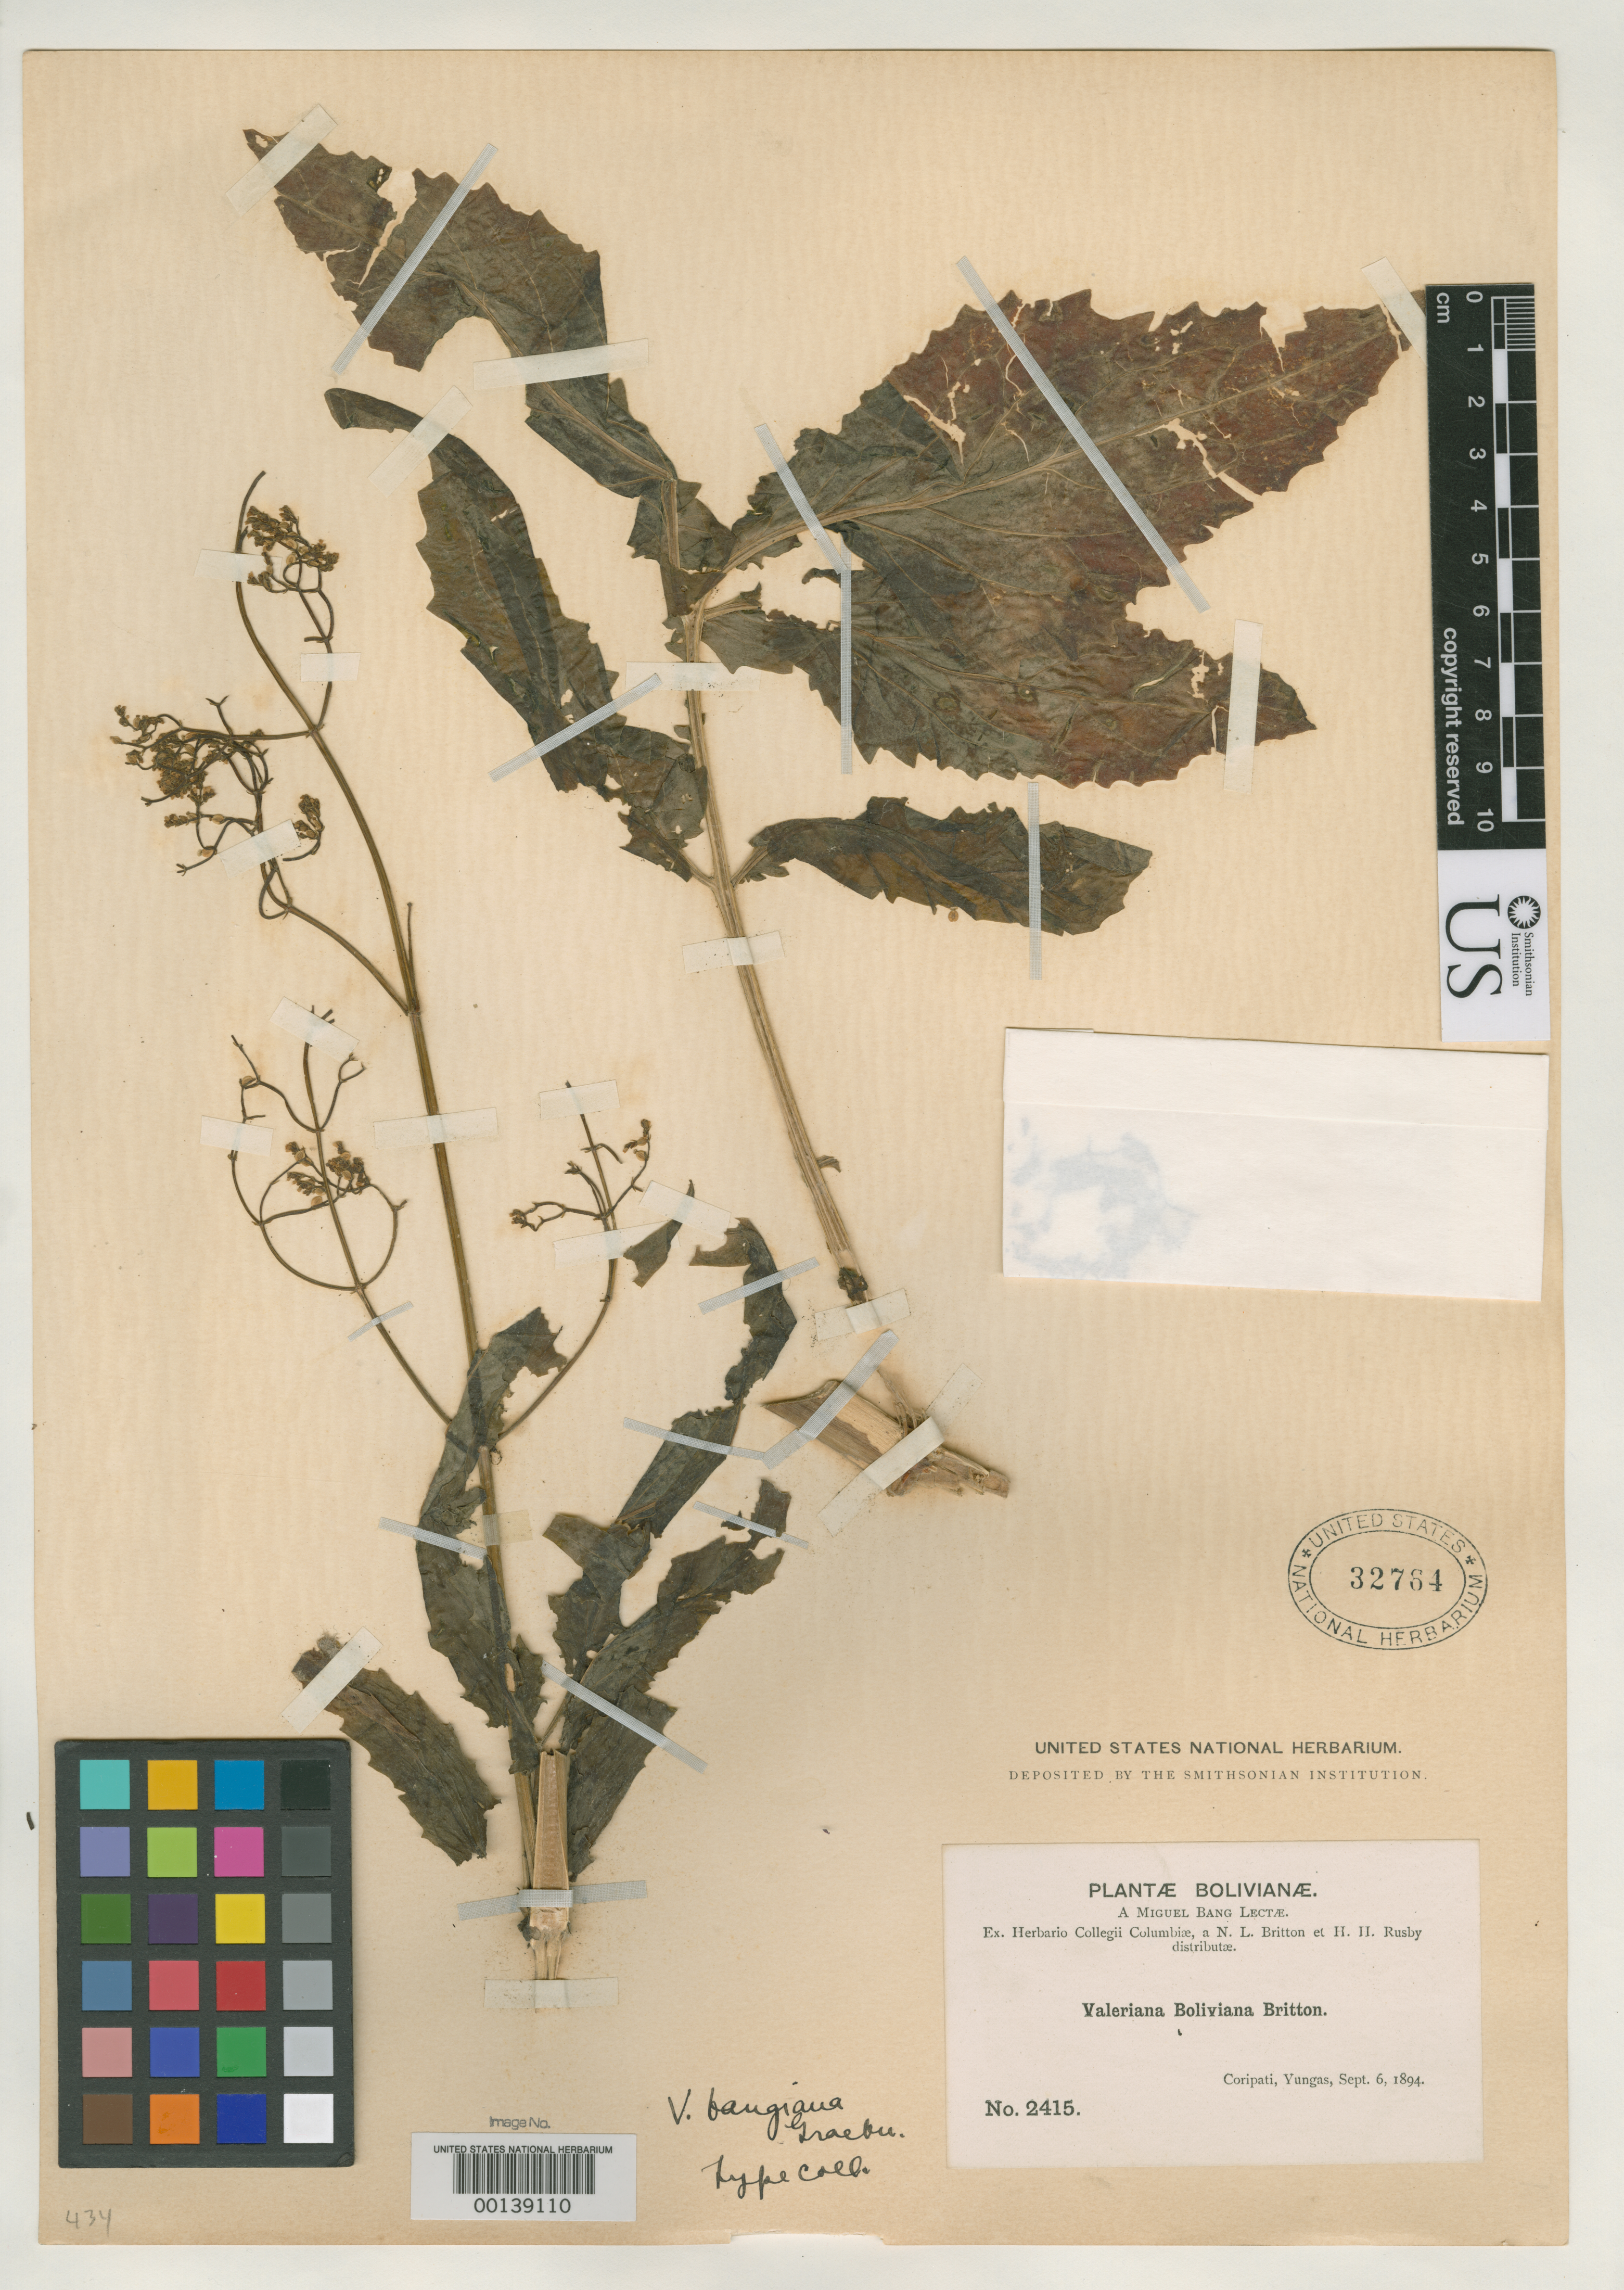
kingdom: Plantae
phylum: Tracheophyta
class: Magnoliopsida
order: Dipsacales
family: Caprifoliaceae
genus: Valeriana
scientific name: Valeriana bangiana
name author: P. Graebn. in Urb.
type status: Isotype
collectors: M. Bang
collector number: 2415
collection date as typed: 06 Sep 1894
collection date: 1894-09-06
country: Bolivia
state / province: La Paz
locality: Coripata, Yungas.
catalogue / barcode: US 32764